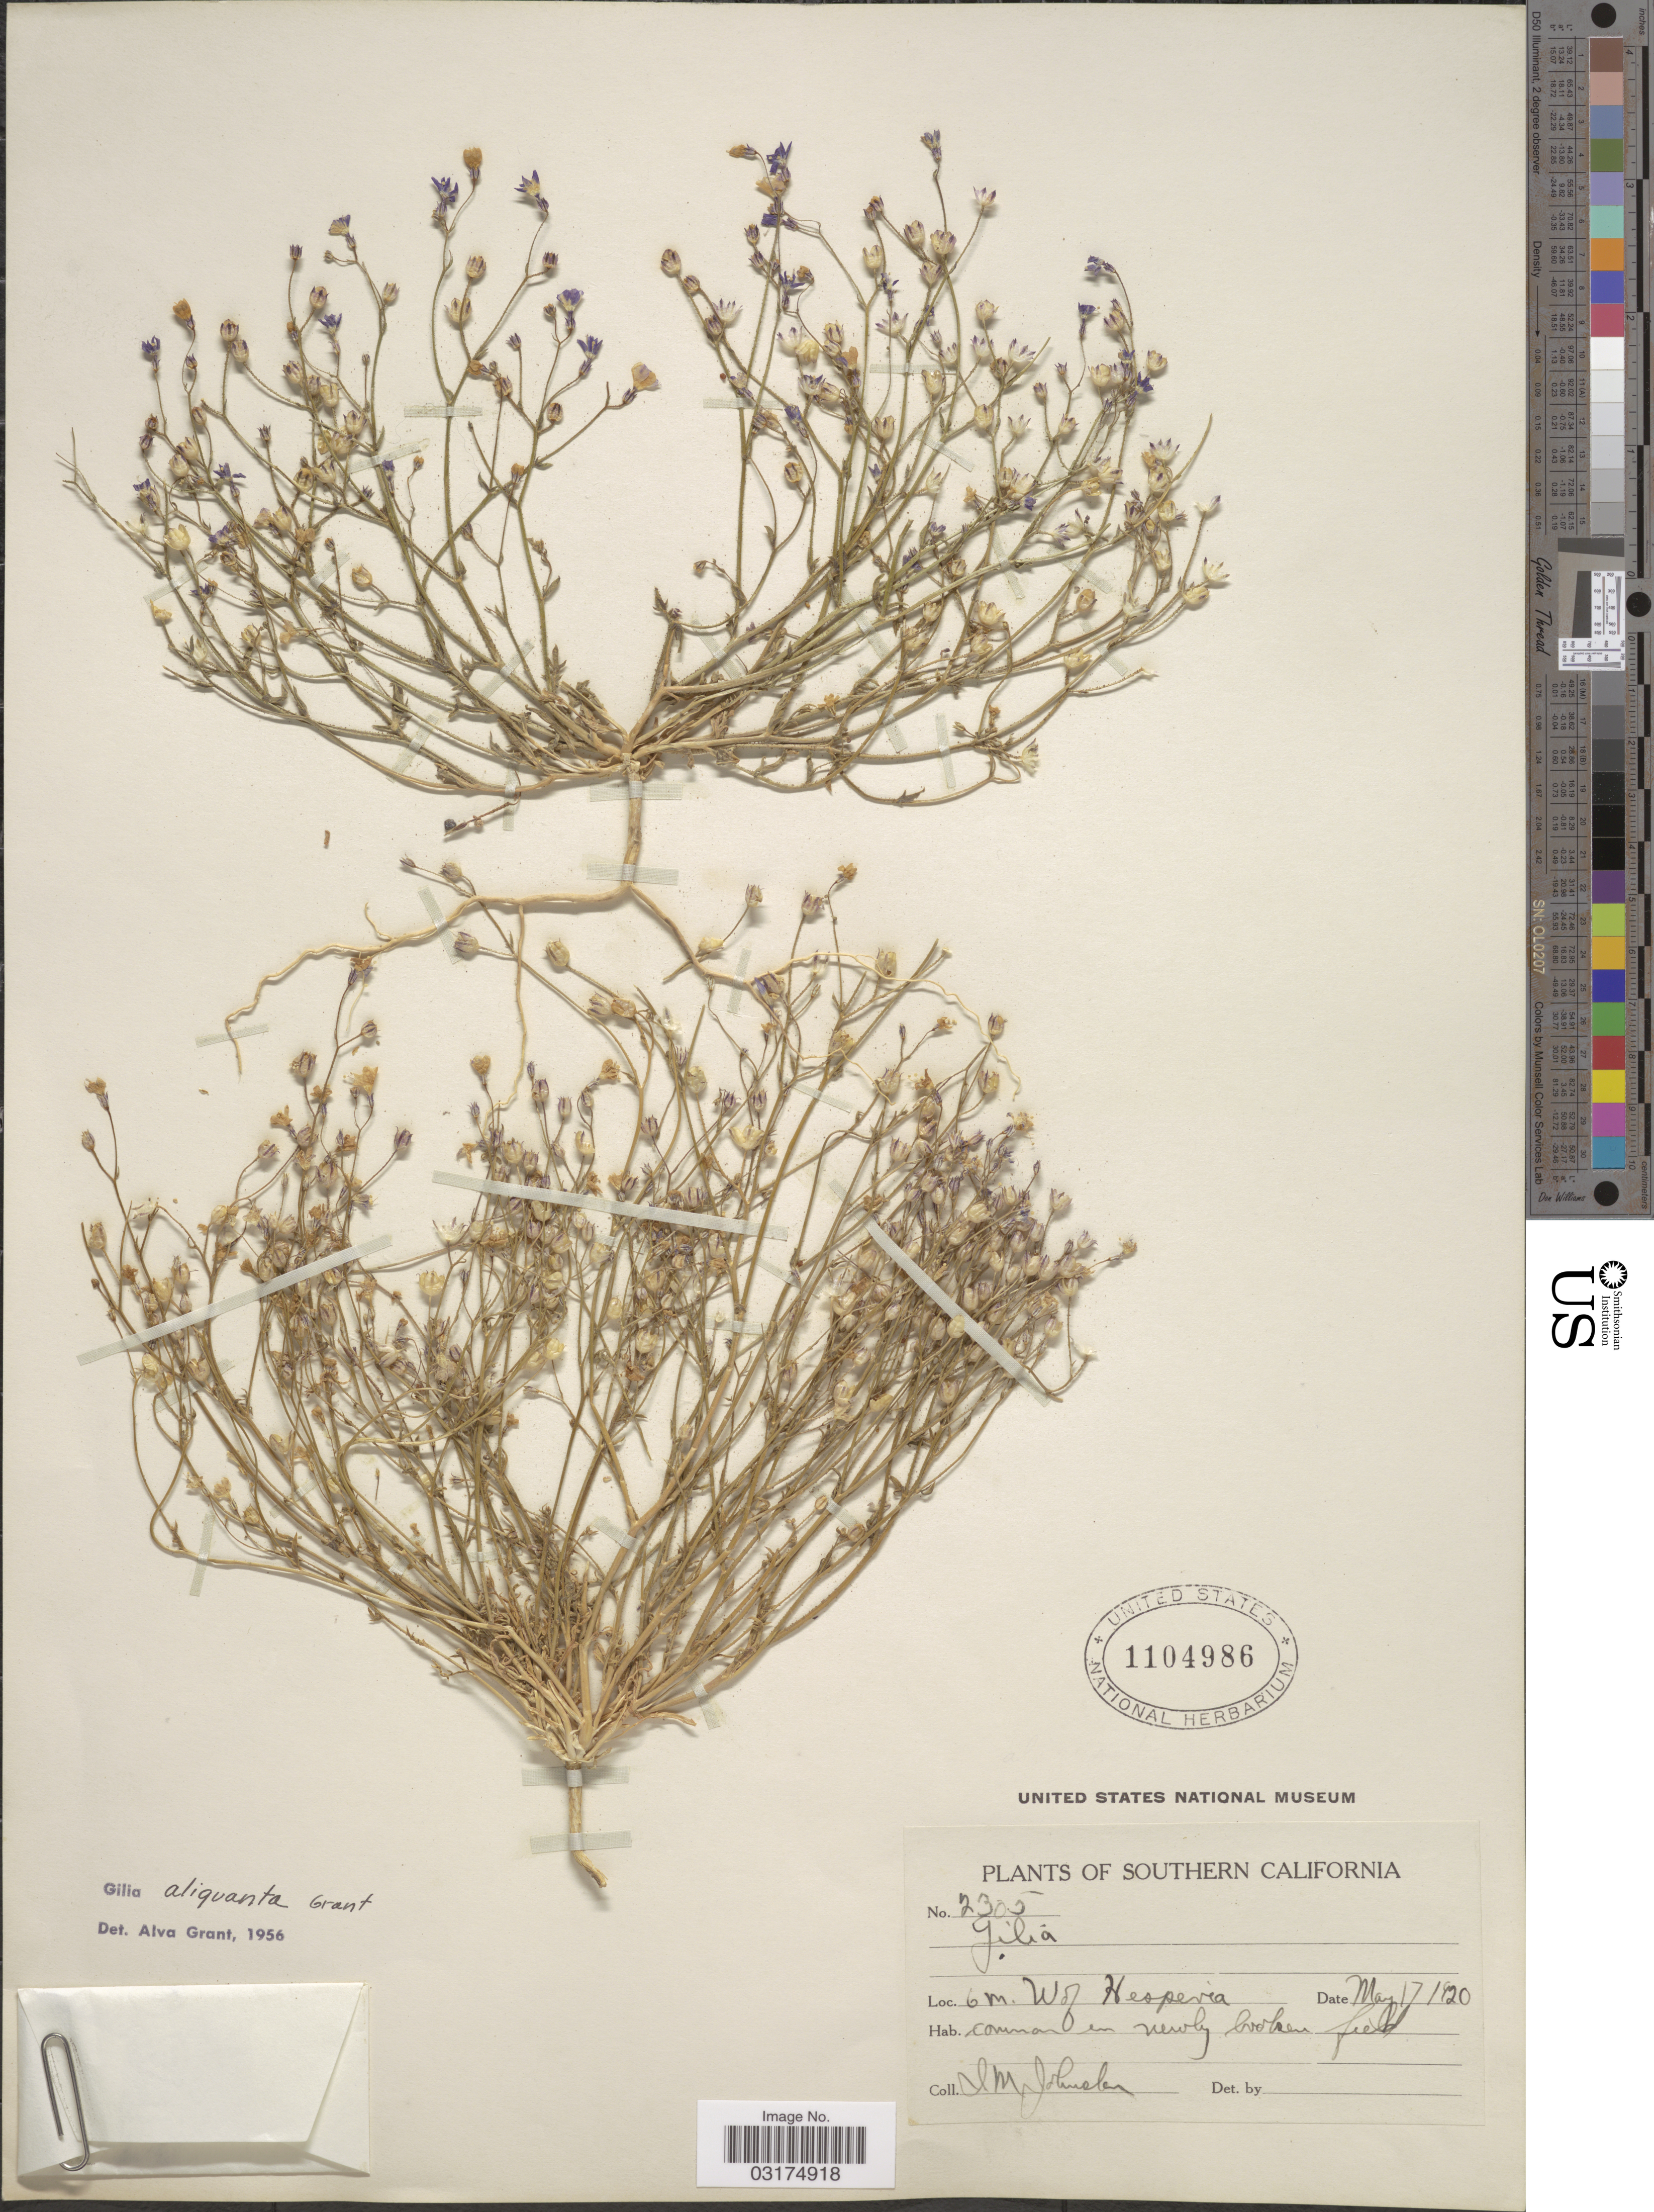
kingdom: Plantae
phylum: Tracheophyta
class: Magnoliopsida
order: Ericales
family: Polemoniaceae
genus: Gilia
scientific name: Gilia aliquanta subsp. breviloba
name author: A.D. Grant & V.E. Grant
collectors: J. Johnston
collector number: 2305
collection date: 1920-05-17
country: United States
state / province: California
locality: Southern California. 6 m. W of Hesperia.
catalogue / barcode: US 1104986